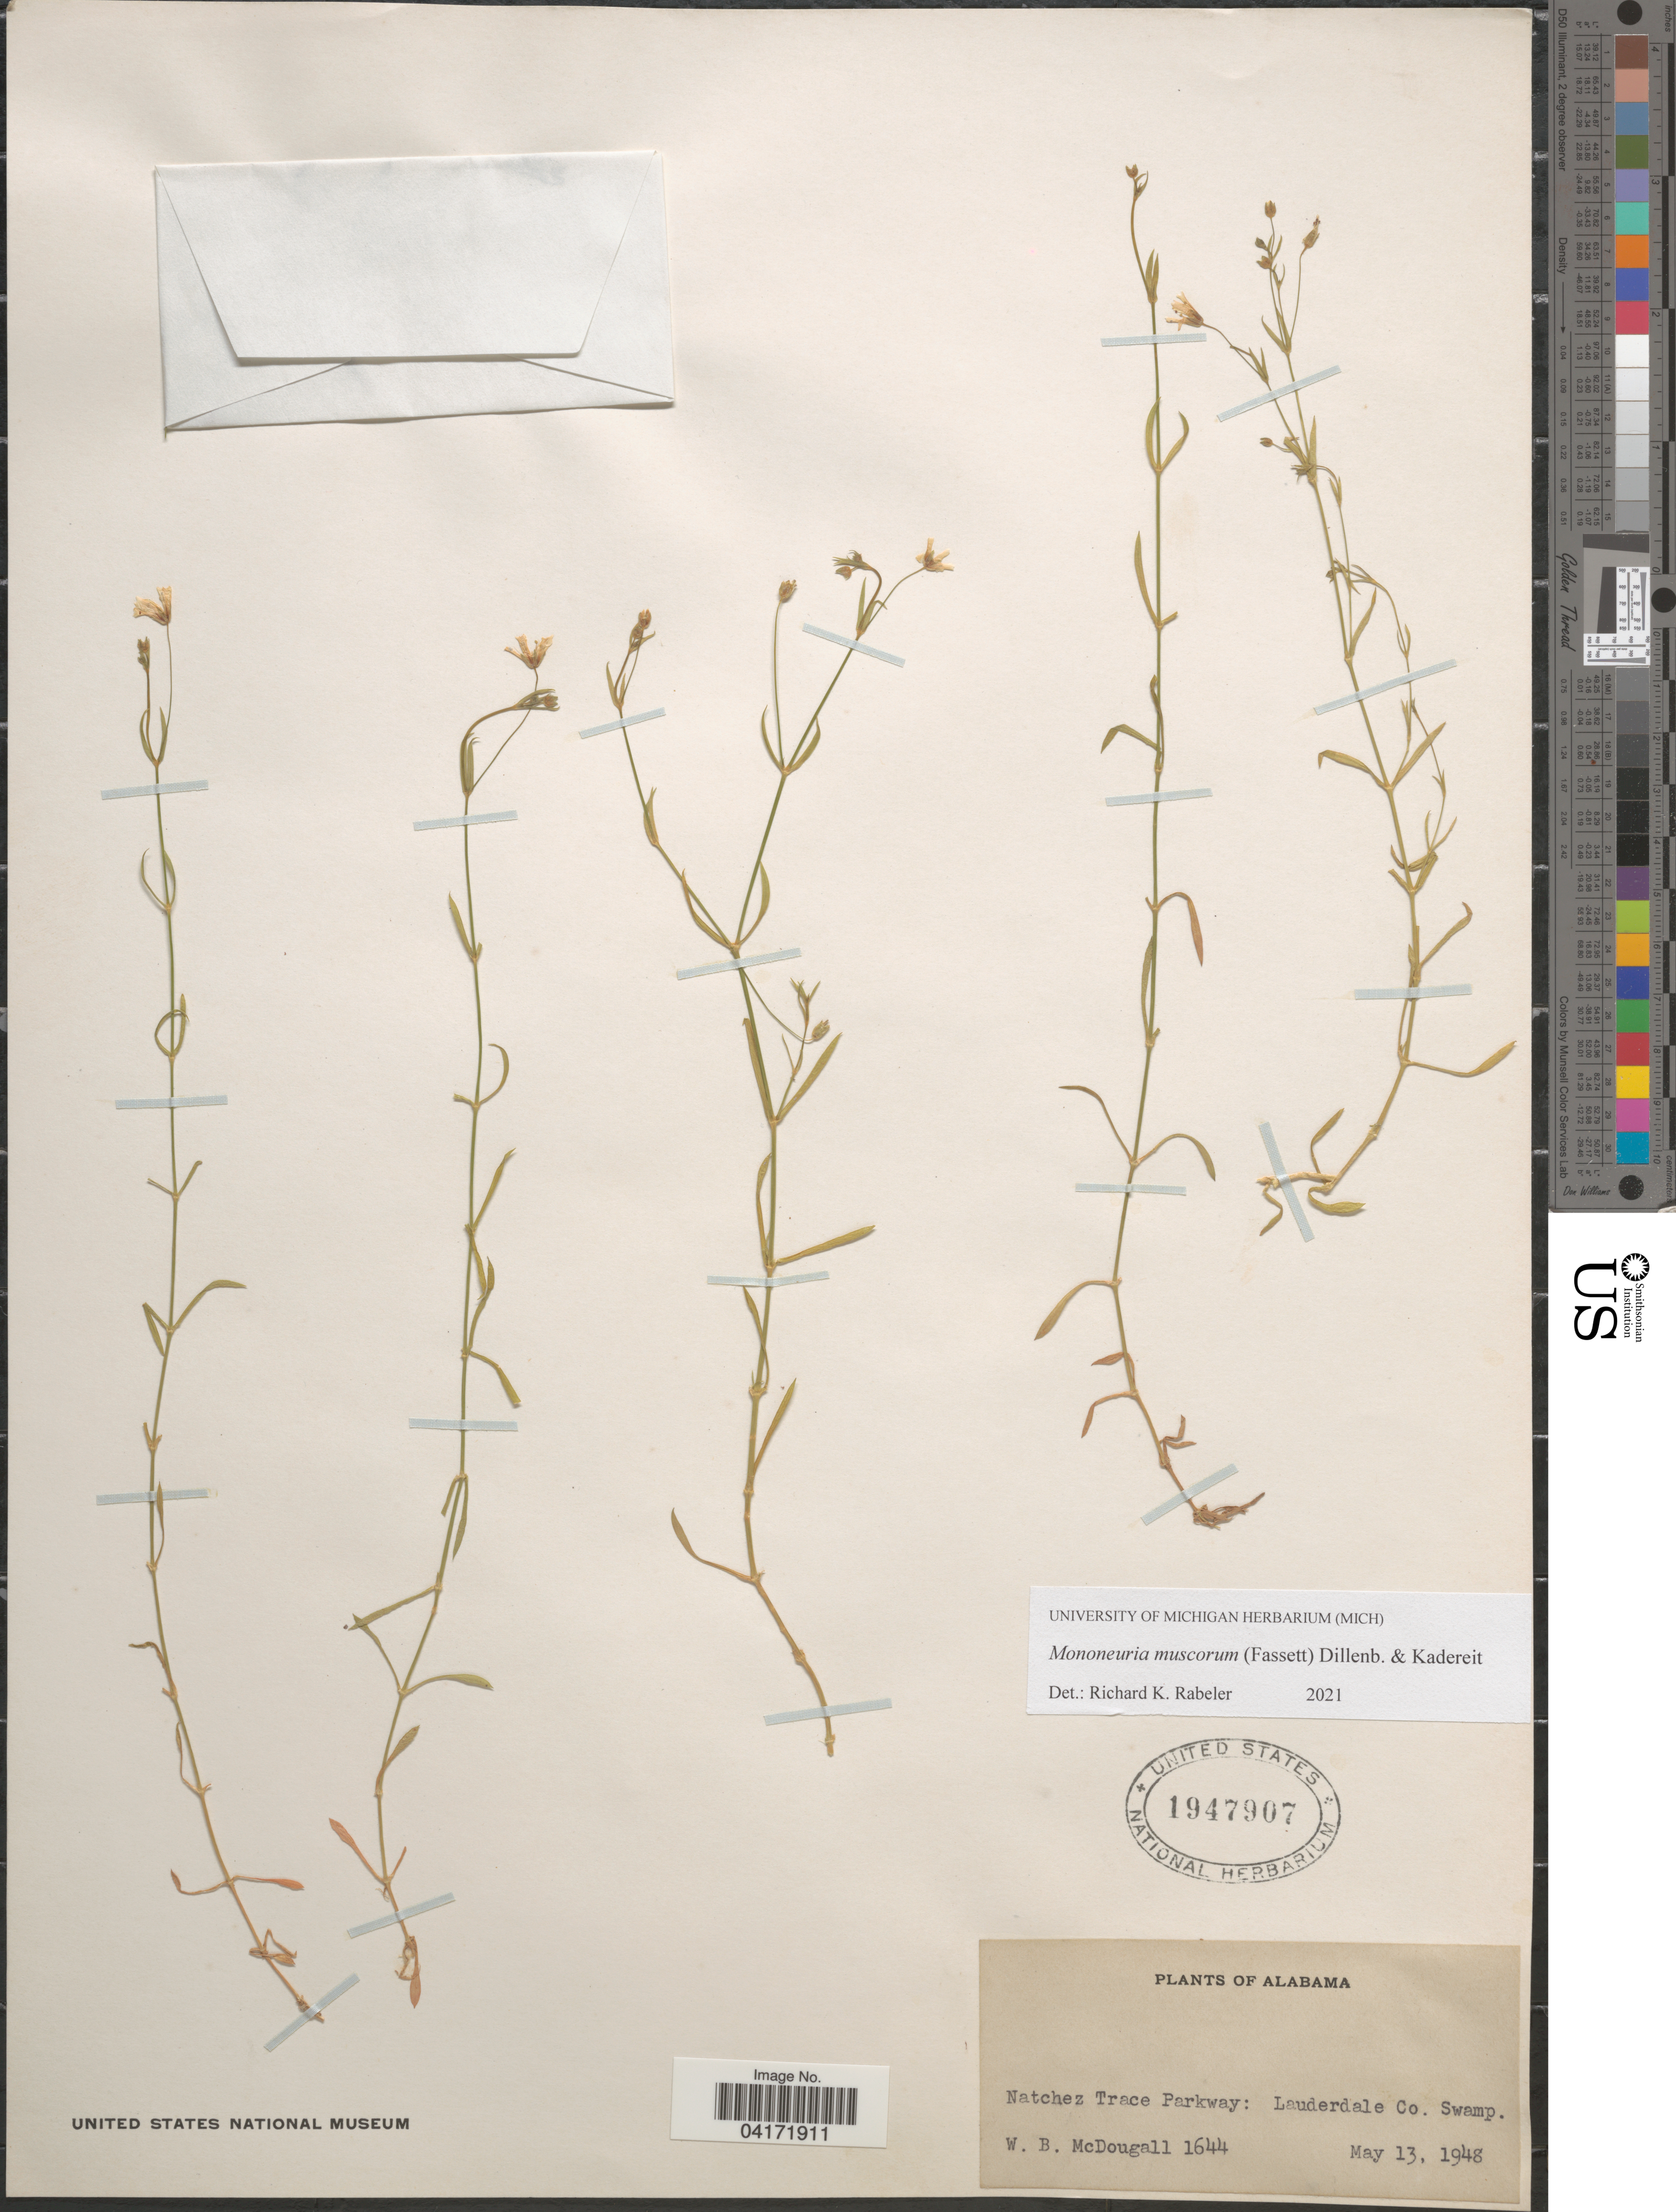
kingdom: Plantae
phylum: Tracheophyta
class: Magnoliopsida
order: Caryophyllales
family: Caryophyllaceae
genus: Mononeuria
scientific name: Mononeuria muscorum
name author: (Fassett) Dillenb. & Kadereit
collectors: W. B. McDougall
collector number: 1644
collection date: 1948-05-13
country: United States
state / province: Alabama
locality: Natchez Trace Parkway: Lauderdale Co. Swamp.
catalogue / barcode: US 1947907